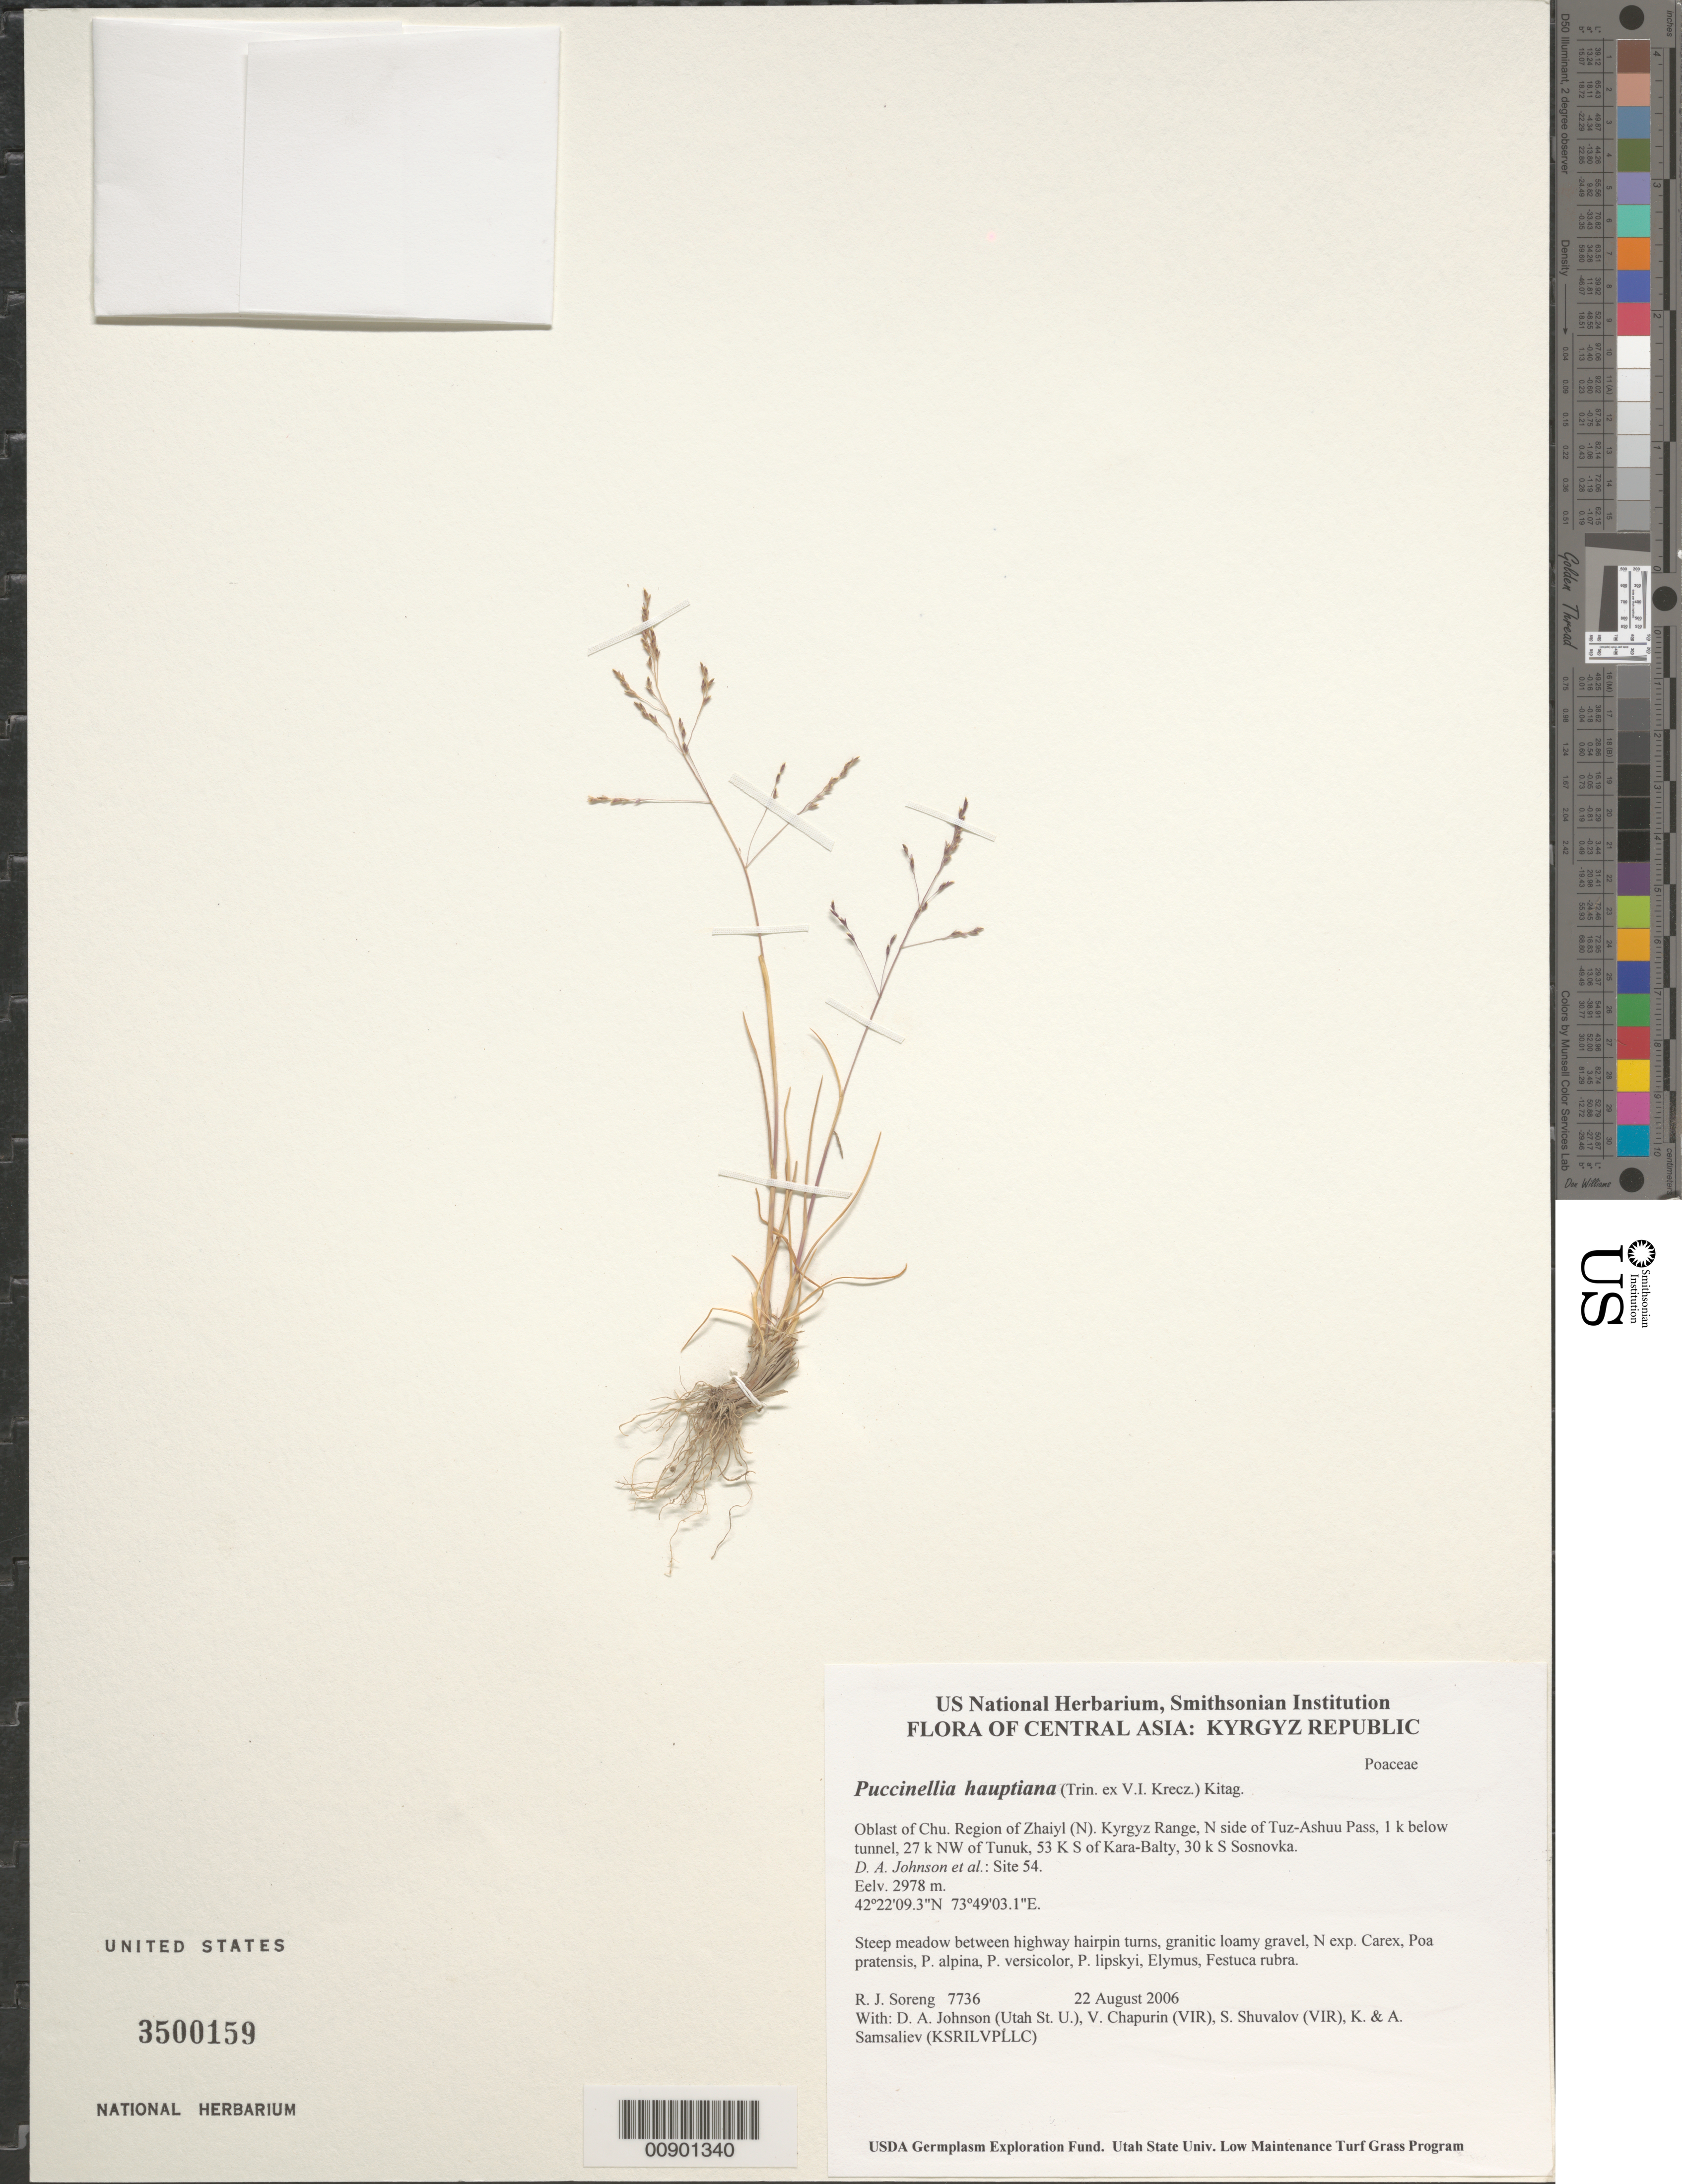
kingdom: Plantae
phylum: Tracheophyta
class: Liliopsida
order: Poales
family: Poaceae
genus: Puccinellia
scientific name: Puccinellia hauptiana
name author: (Trin. ex V.I. Krecz.) Kitag.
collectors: R. J. Soreng, D. Johnson, S. Shuvalov, V. Chapurin, K. Samsaliev & A. Samsaliev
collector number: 7736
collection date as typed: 22 Aug 2006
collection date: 2006-08-22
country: Kyrgyzstan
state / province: Chu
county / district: Zhaiyl (N)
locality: Kyrgyz Range, N side of Tuz-Ashuu Pass, 1 km below tunnel, 27 km NW of Tunuk, 53 km S of Kara-Balty, 30 km S Sosnovka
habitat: Steep meadow between highway hairpin turns, granitic loamy gravel, N exp.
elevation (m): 2978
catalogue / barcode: US 3500159